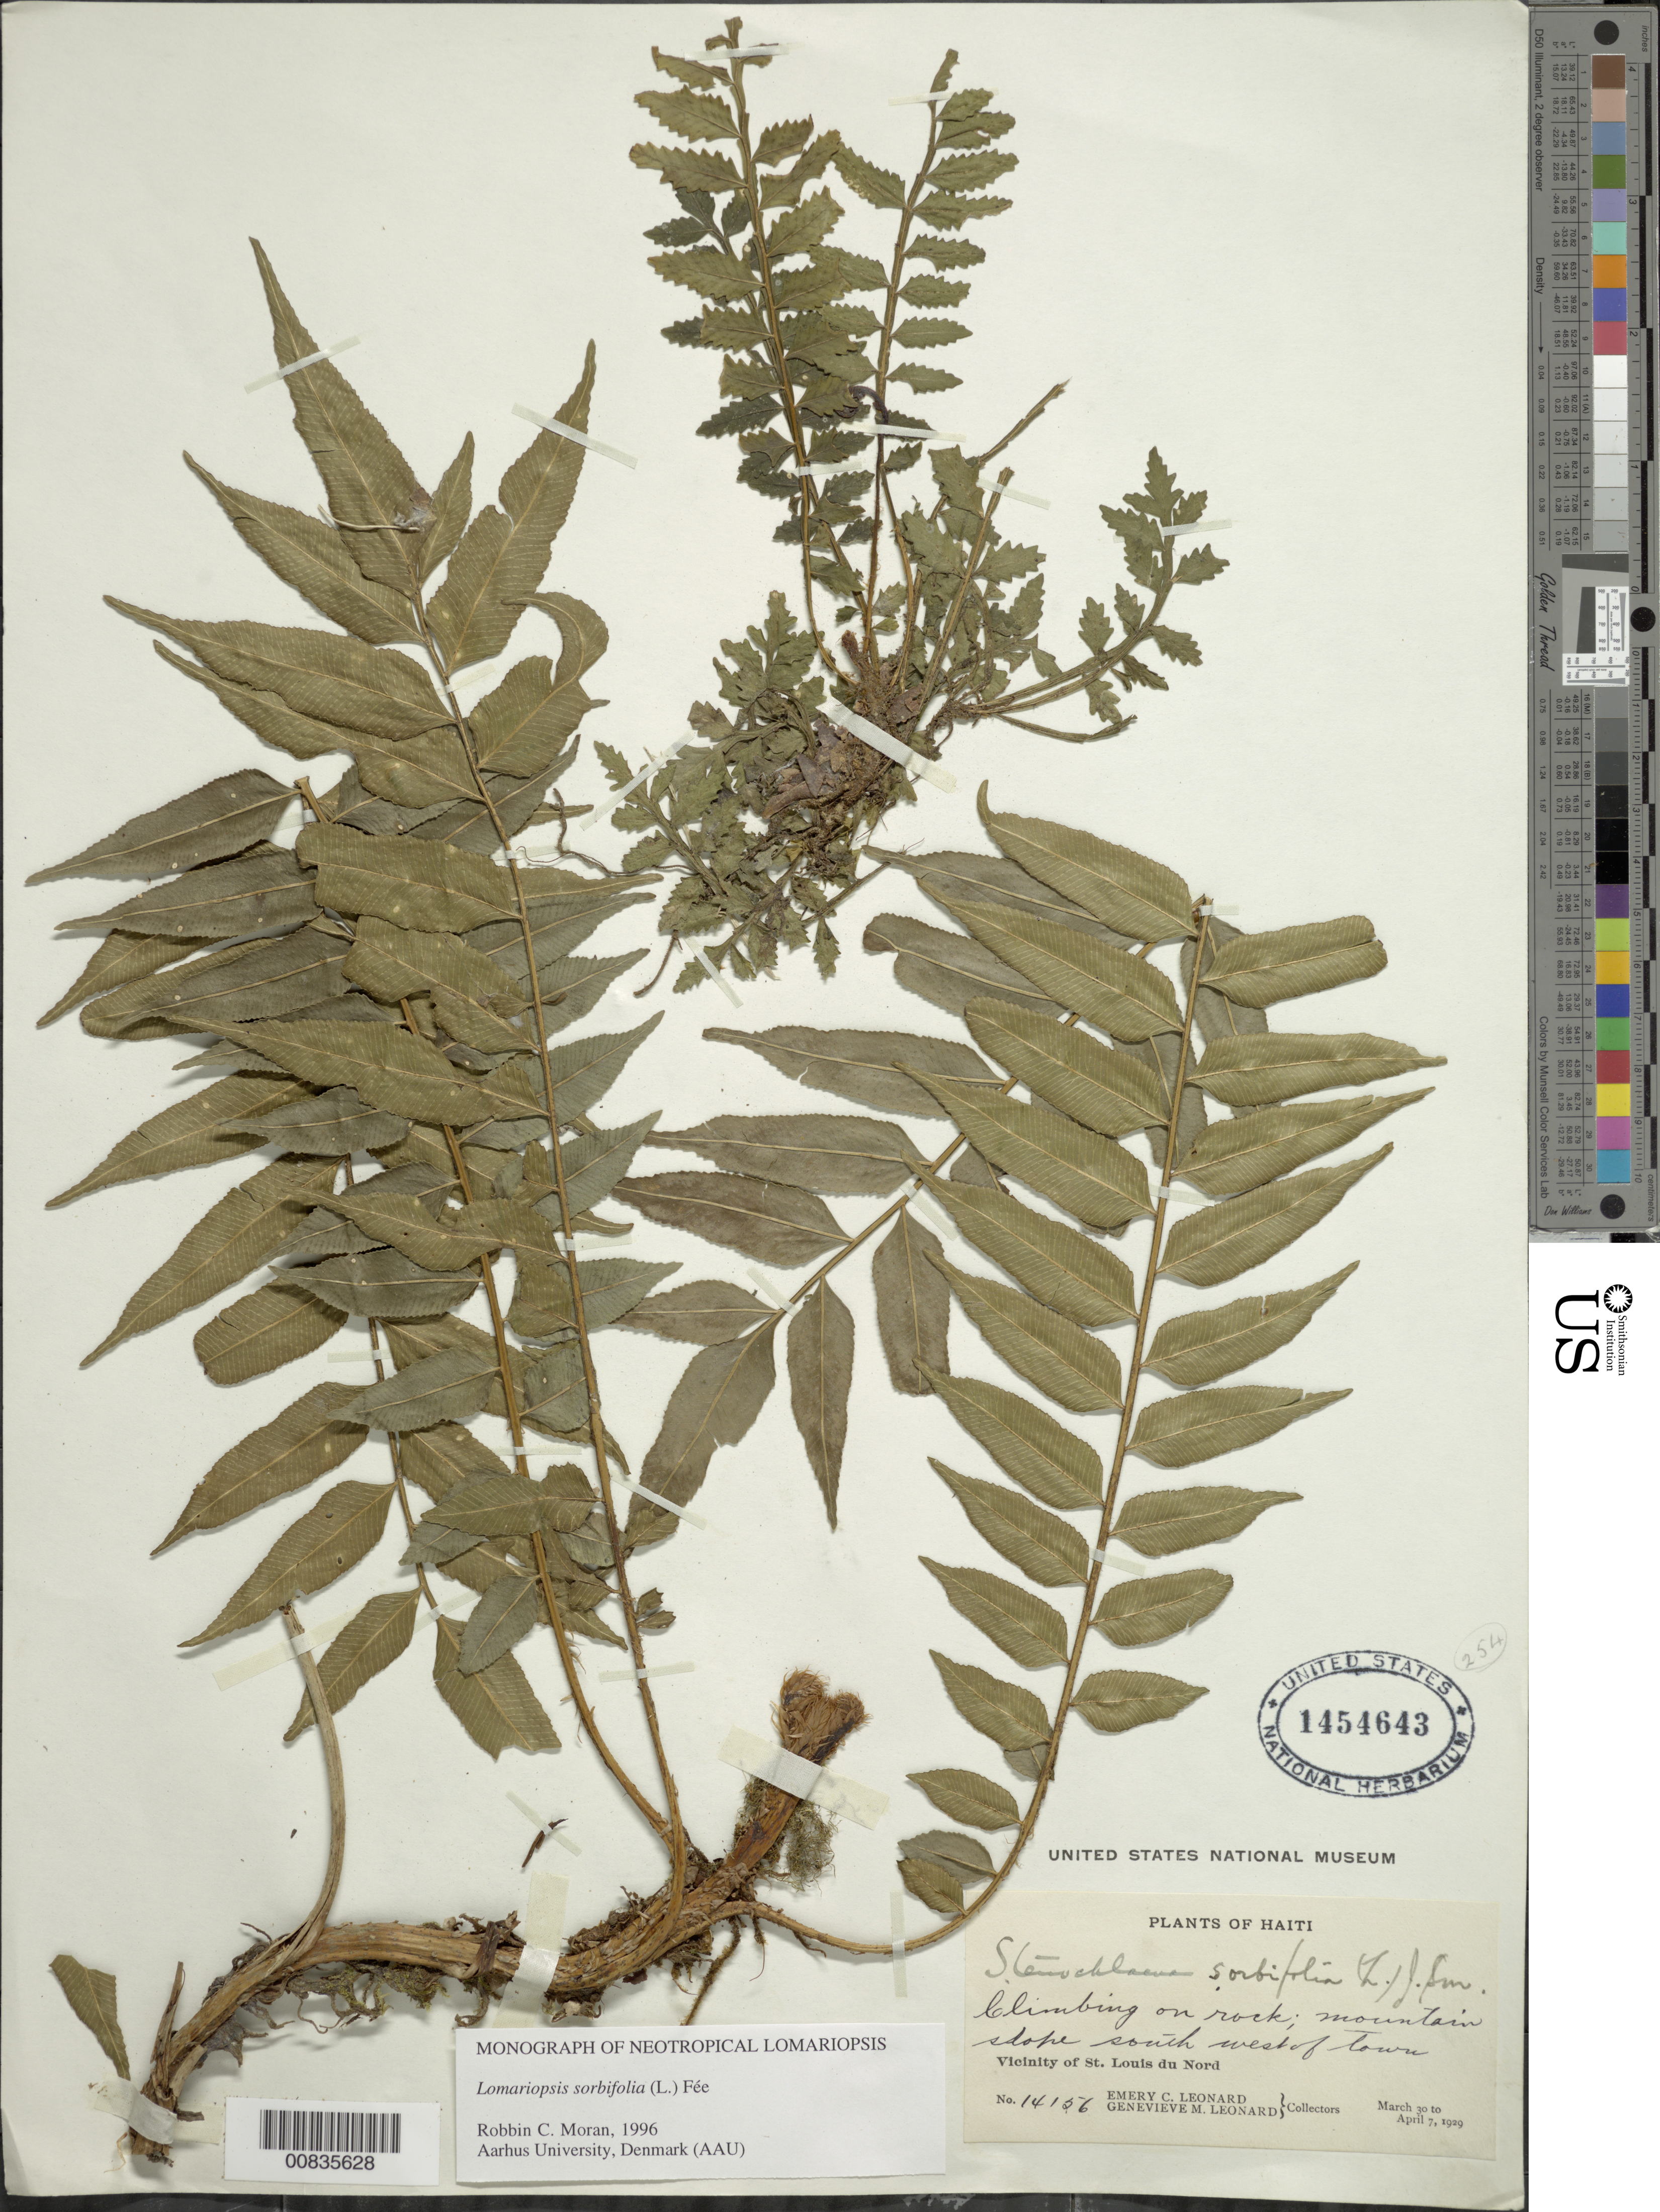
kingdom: Plantae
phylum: Tracheophyta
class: Polypodiopsida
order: Polypodiales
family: Lomariopsidaceae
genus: Lomariopsis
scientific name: Lomariopsis sorbifolia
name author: (L.) Fée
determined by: Moran, R. C.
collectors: E. C. Leonard & G. M. Leonard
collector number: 14156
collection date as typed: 20 Mar 1929 to 07 Apr 1929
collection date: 1929-03-20/1929-04-07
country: Haiti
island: Hispaniola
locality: St. Louis du Nord, SW of town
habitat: Climbing on rock; mountain slope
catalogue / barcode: US 1454643